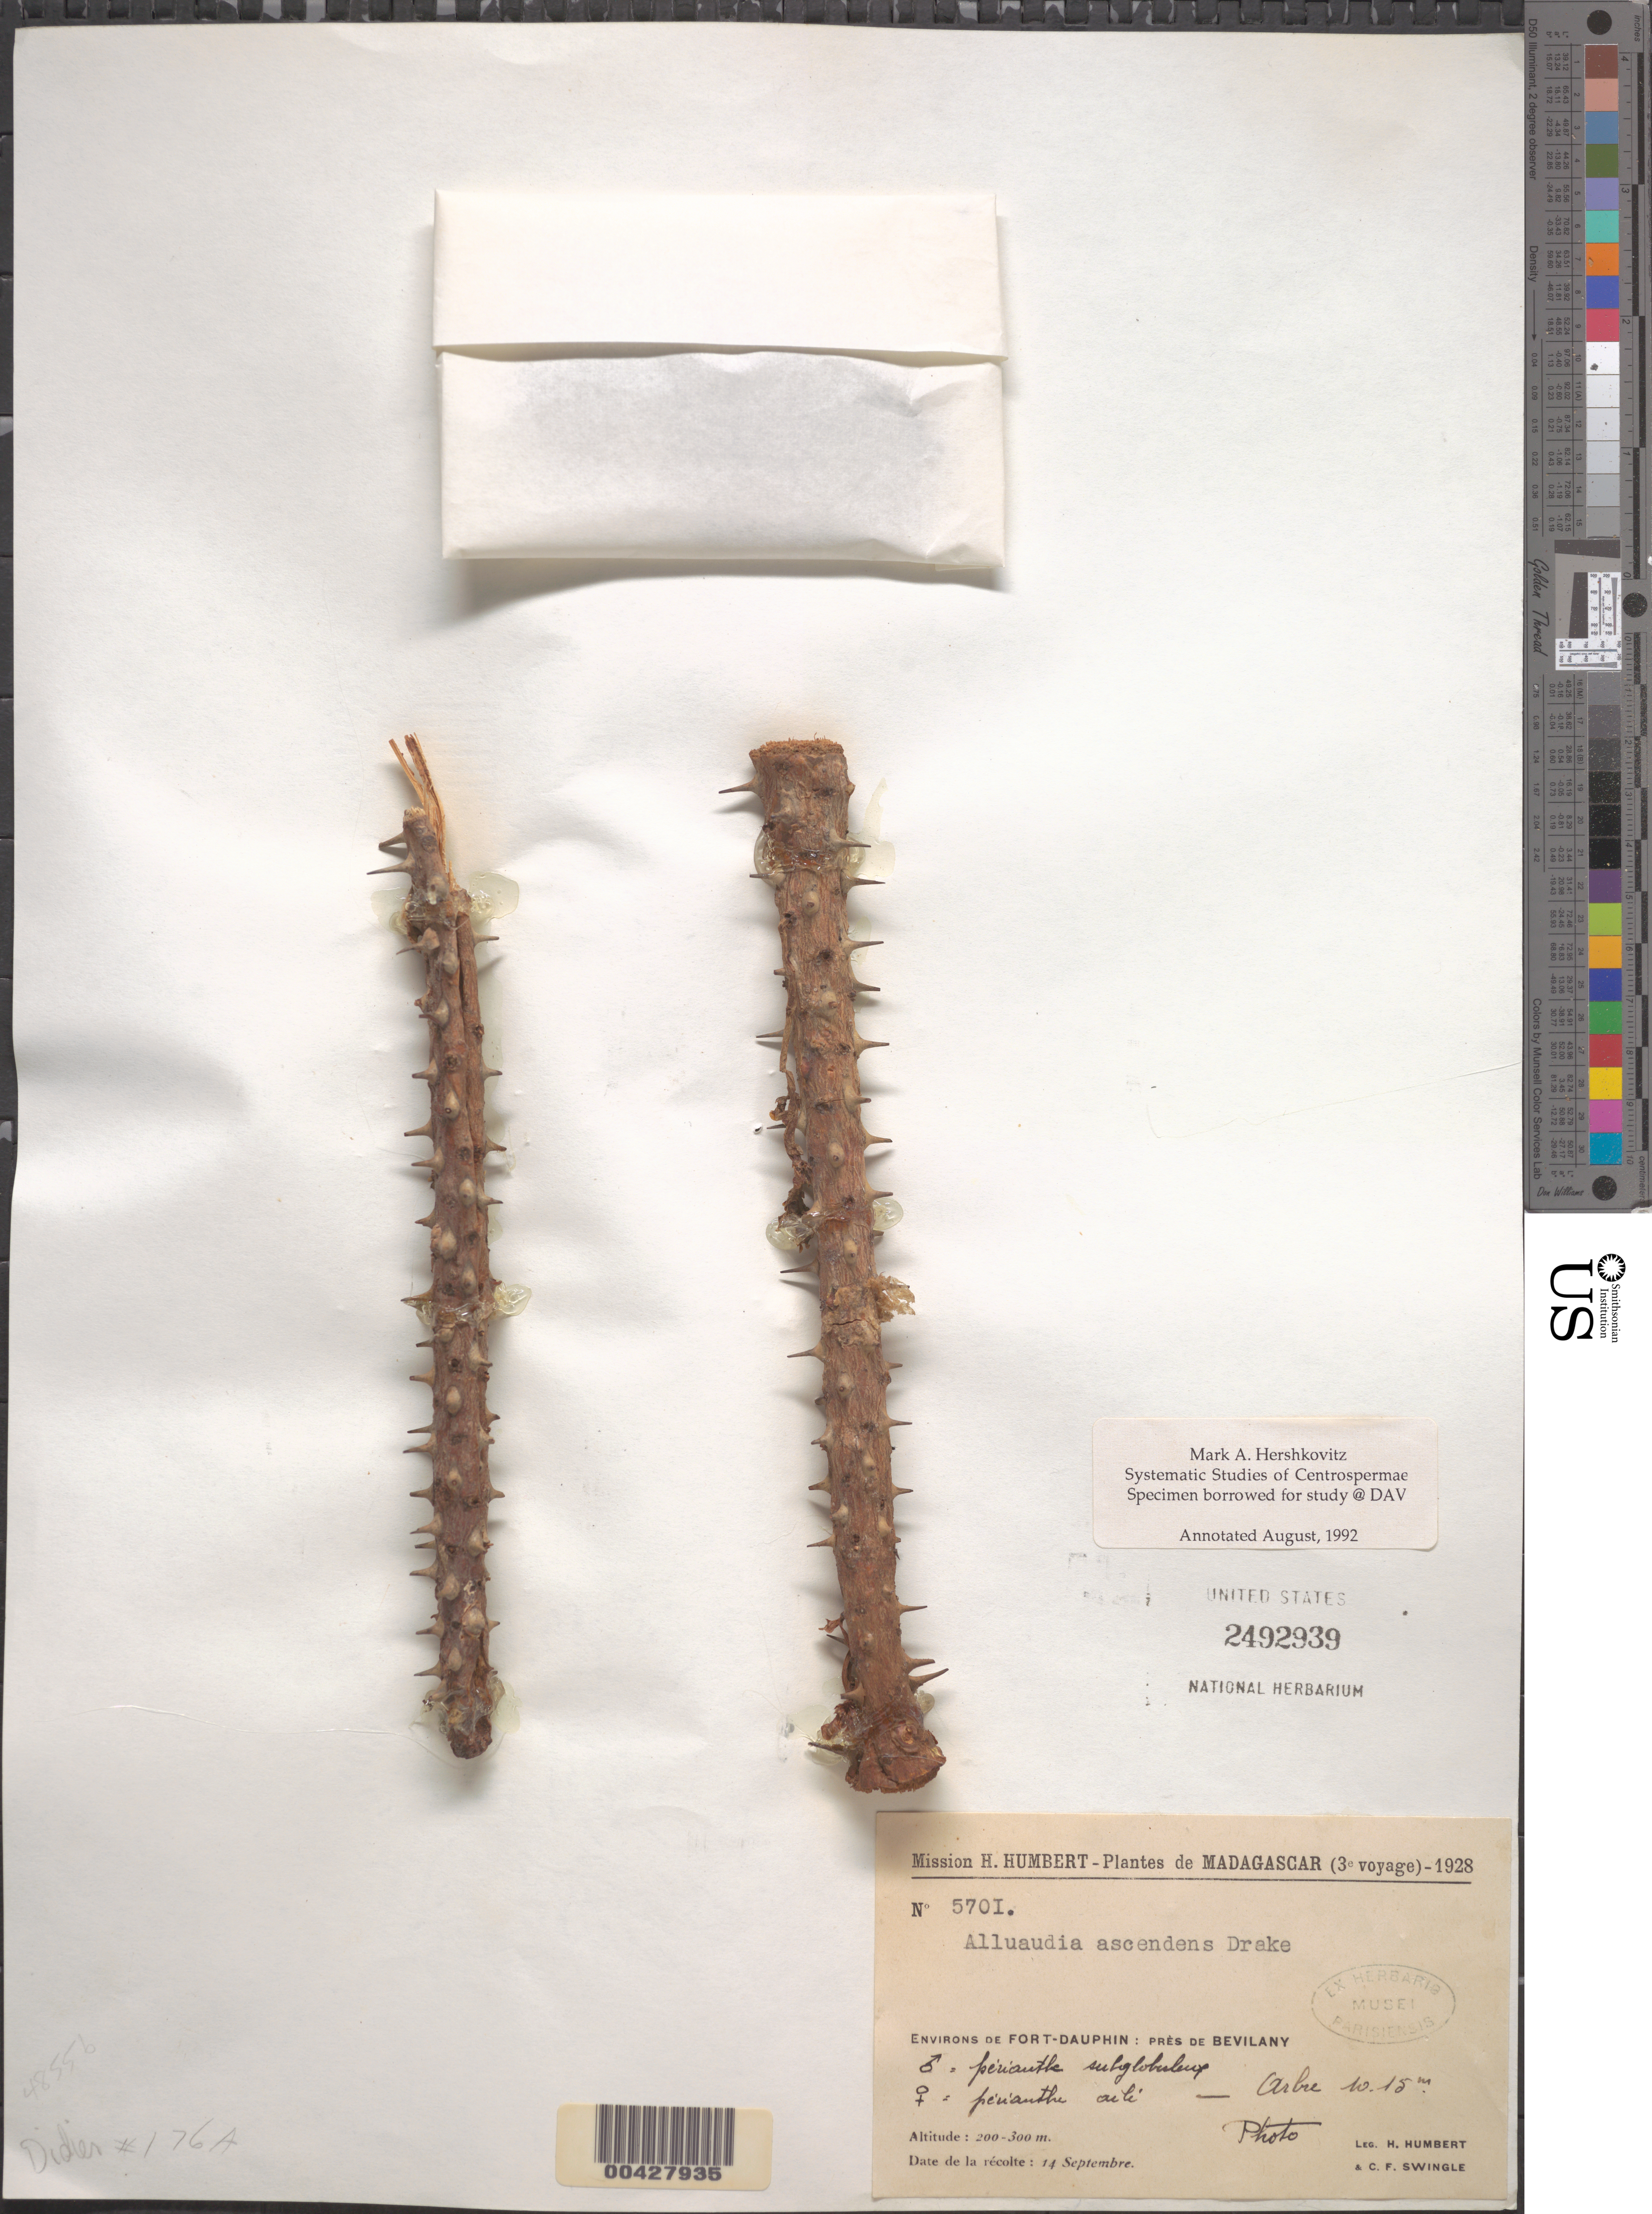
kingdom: Plantae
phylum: Tracheophyta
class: Magnoliopsida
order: Caryophyllales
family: Didiereaceae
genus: Alluaudia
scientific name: Alluaudia ascendens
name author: (Drake) Drake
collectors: H. Humbert & C. Swingle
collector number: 5701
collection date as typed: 14 Sep 1928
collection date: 1928-09-14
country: Madagascar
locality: Fort-dauphin, devilany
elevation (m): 200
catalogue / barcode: US 2492939